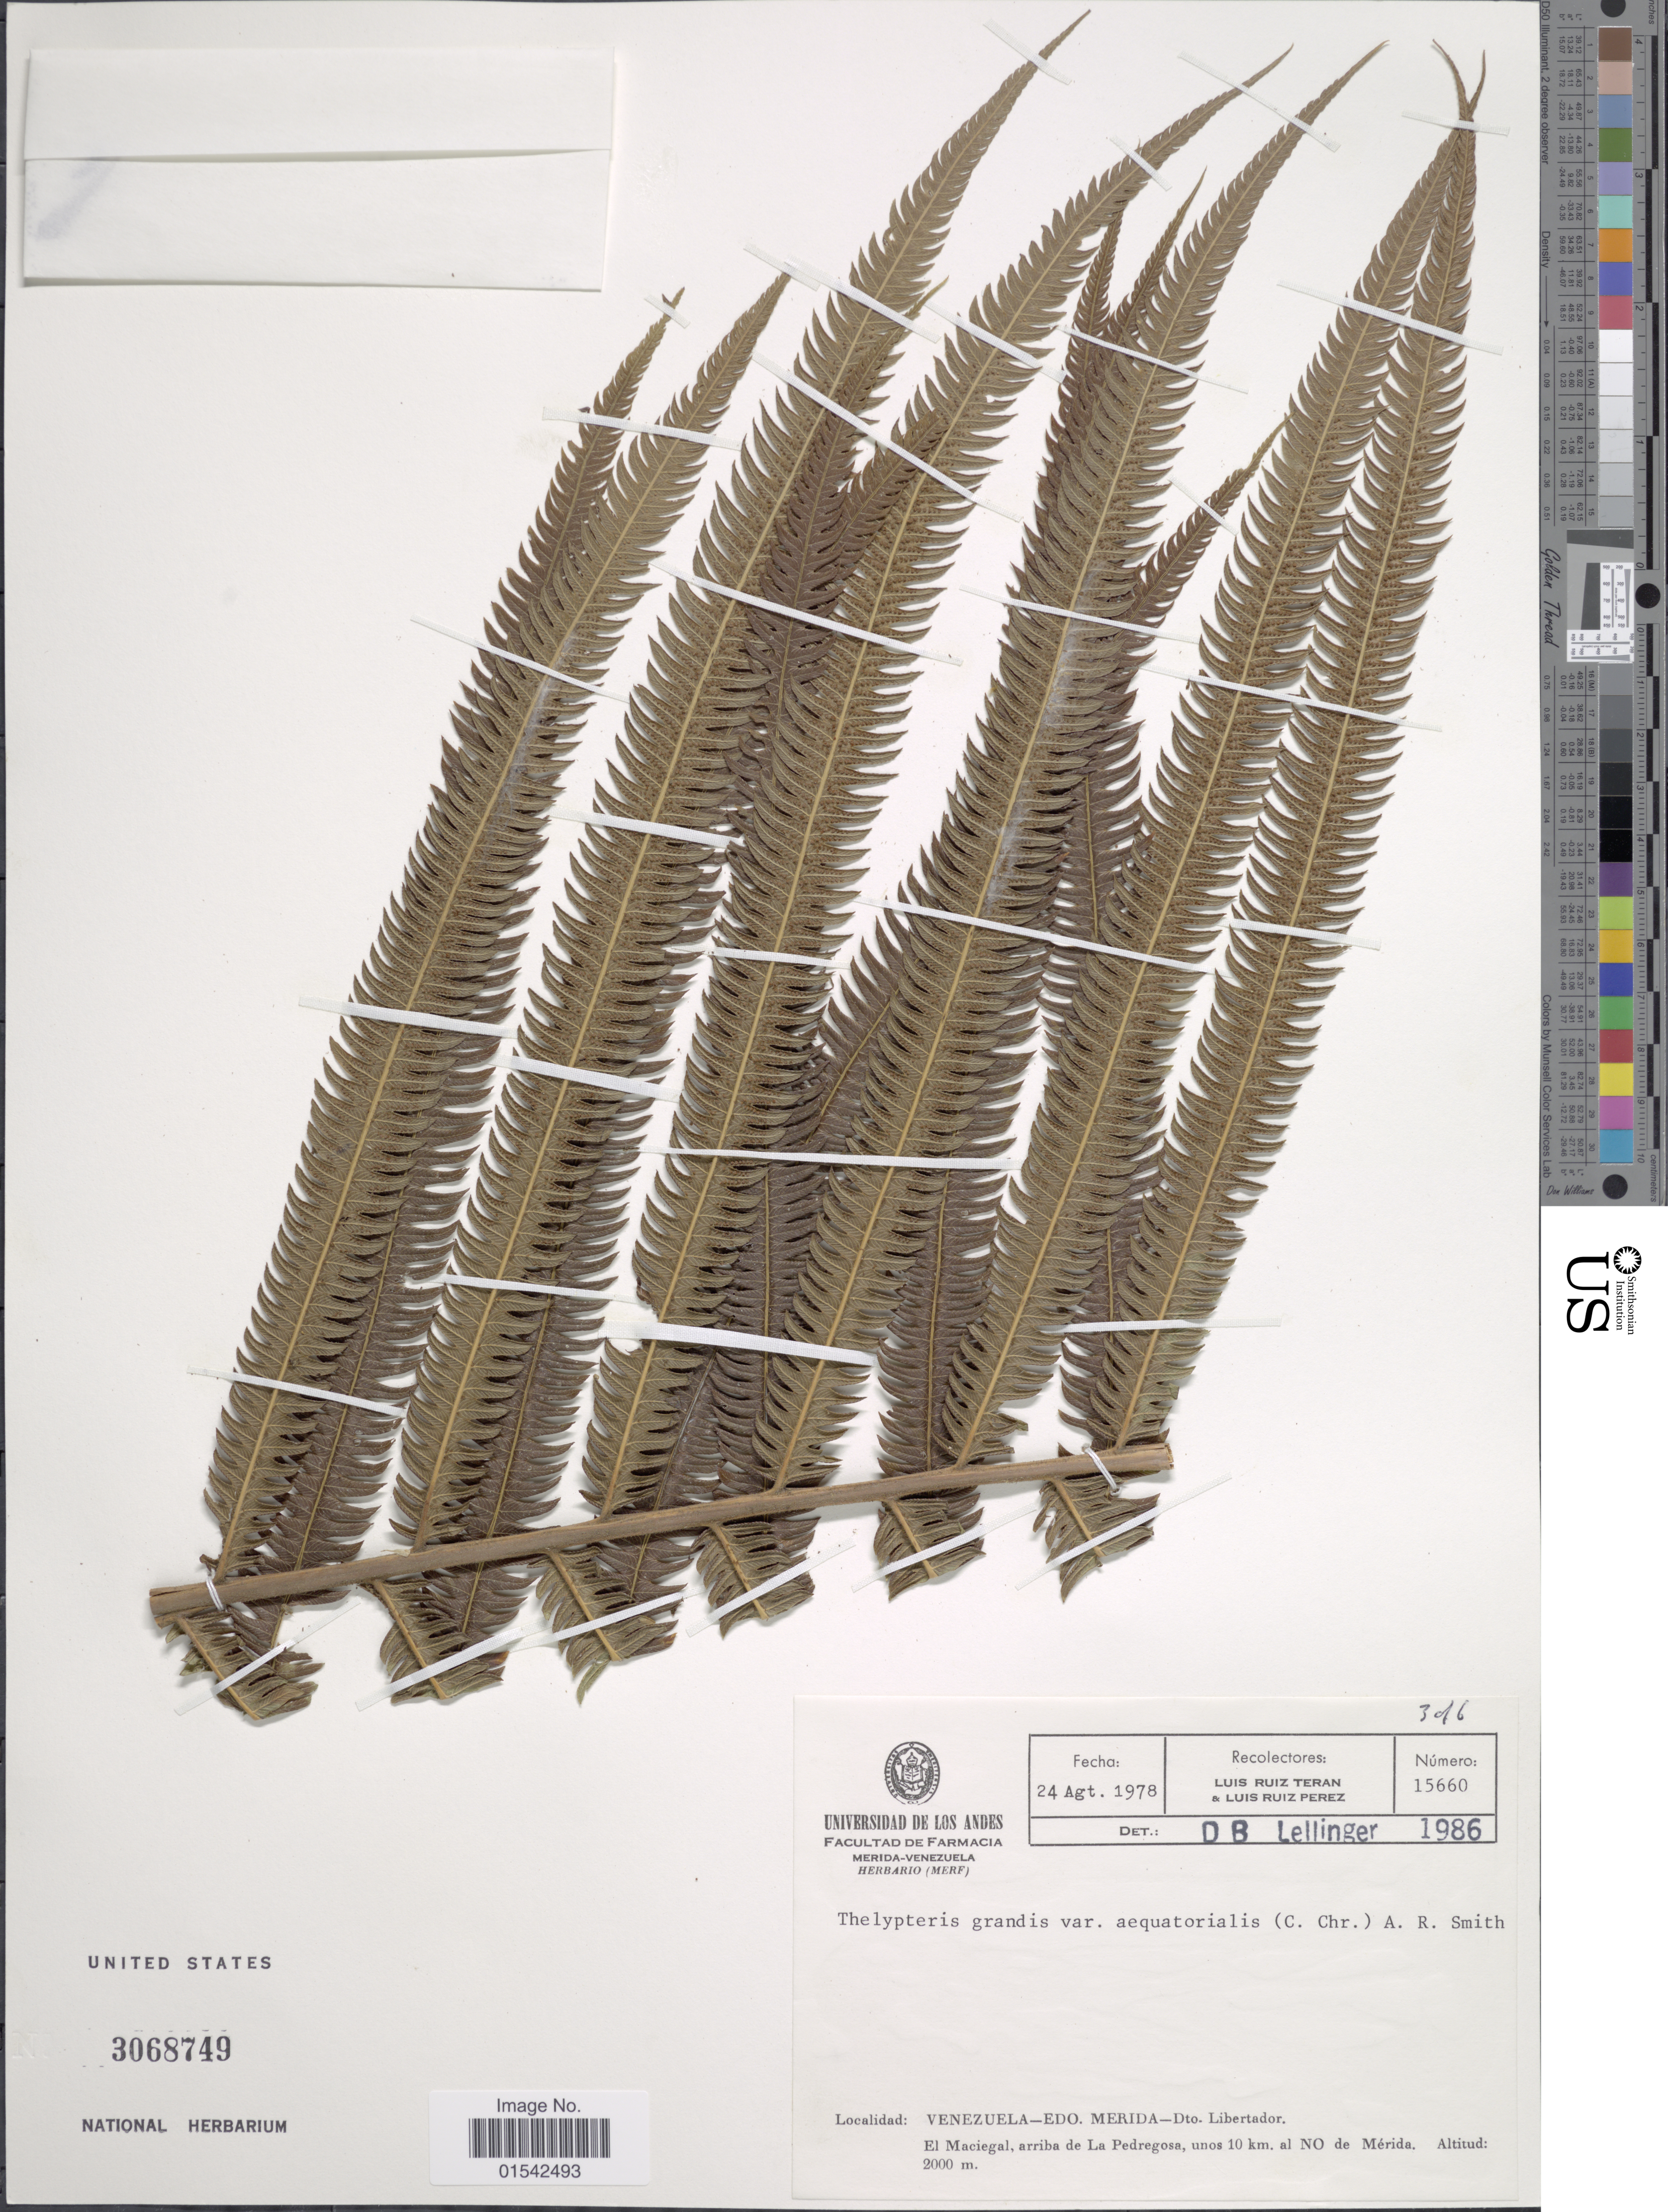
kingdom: Plantae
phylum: Tracheophyta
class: Polypodiopsida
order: Polypodiales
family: Thelypteridaceae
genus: Cyclosorus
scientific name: Cyclosorus grandis (A.R. Sm.) comb. nov., ined 2015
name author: (A.R. Sm.)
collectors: L. Teran & L. Ruiz-Perez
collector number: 15660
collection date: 1978-08-24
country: Venezuela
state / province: Mérida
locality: Dto. Libertador, El Maciegal, arriba de La Pedregosa, unos 10 km. al NO de Mérida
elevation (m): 2000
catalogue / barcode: US 3068749